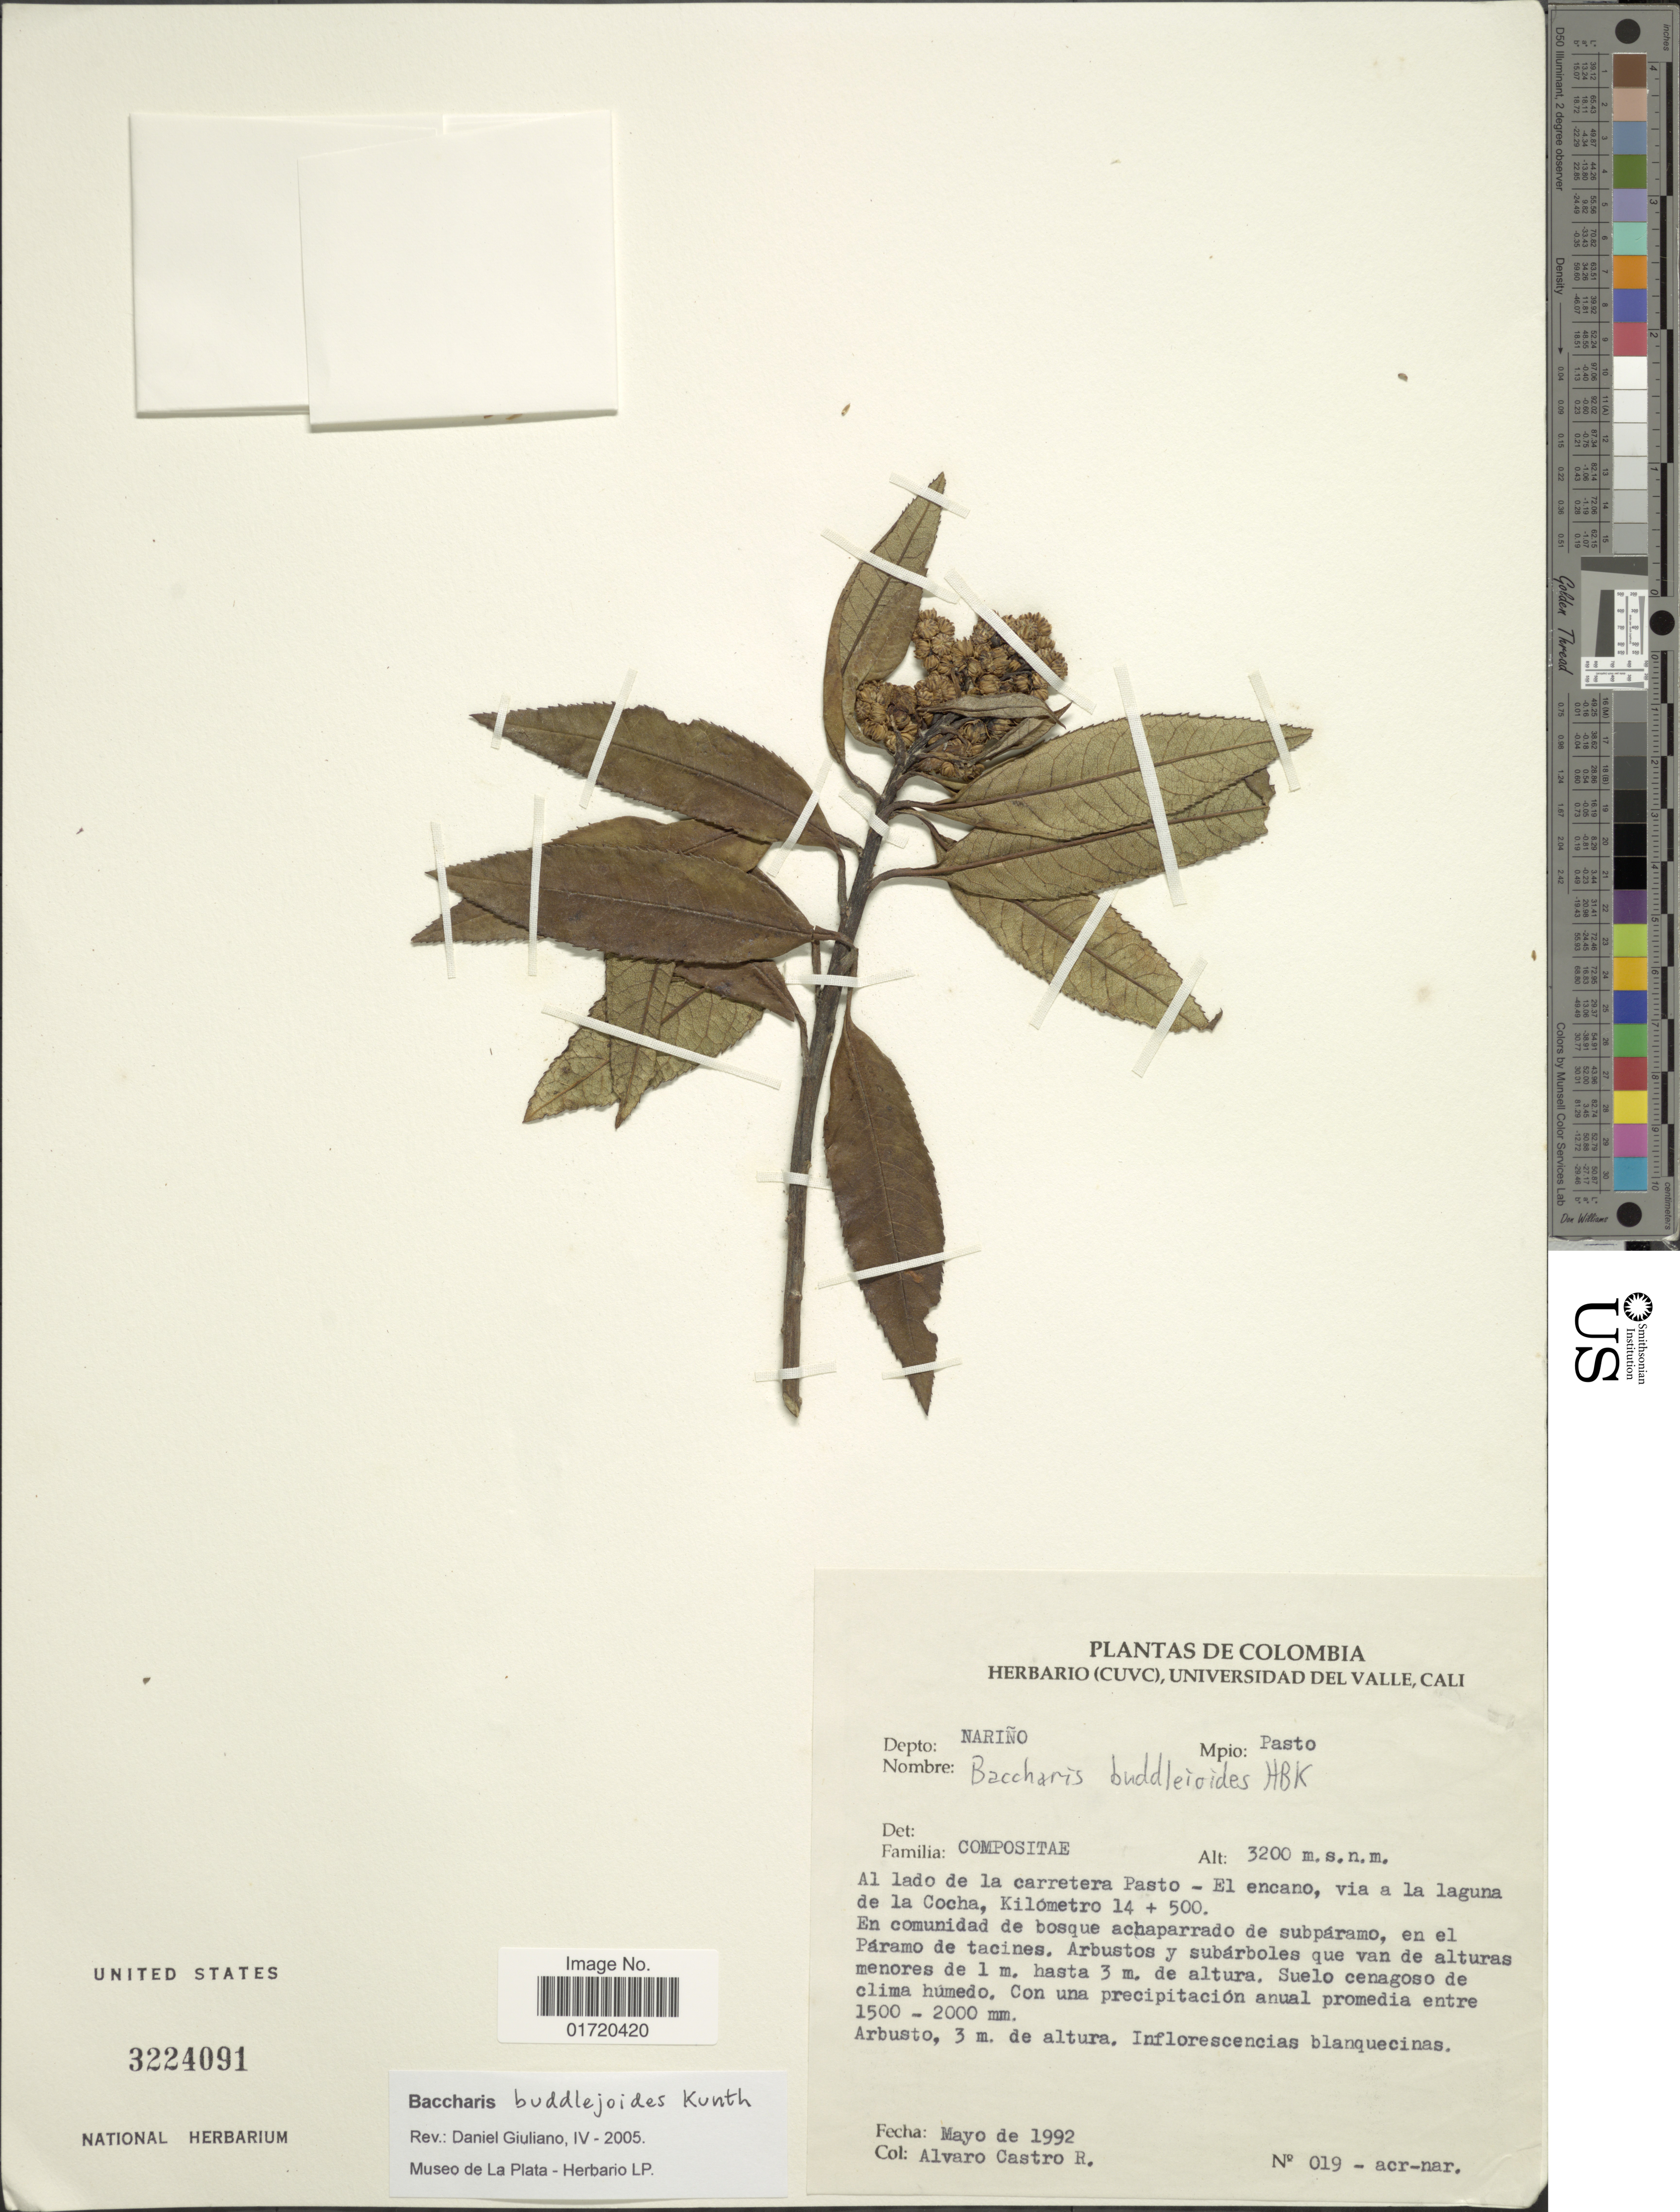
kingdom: Plantae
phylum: Tracheophyta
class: Magnoliopsida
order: Asterales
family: Asteraceae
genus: Baccharis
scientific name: Baccharis buddlejoides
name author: Kunth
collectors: A. Castro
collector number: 019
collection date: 1992-05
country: Colombia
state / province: Nariño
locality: Mpio: Pasto. Al lado de la carretera Pasto - El encano, via a la laguna de la Cocha, Kilometro 14 = 500.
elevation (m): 1500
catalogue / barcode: US 3224091